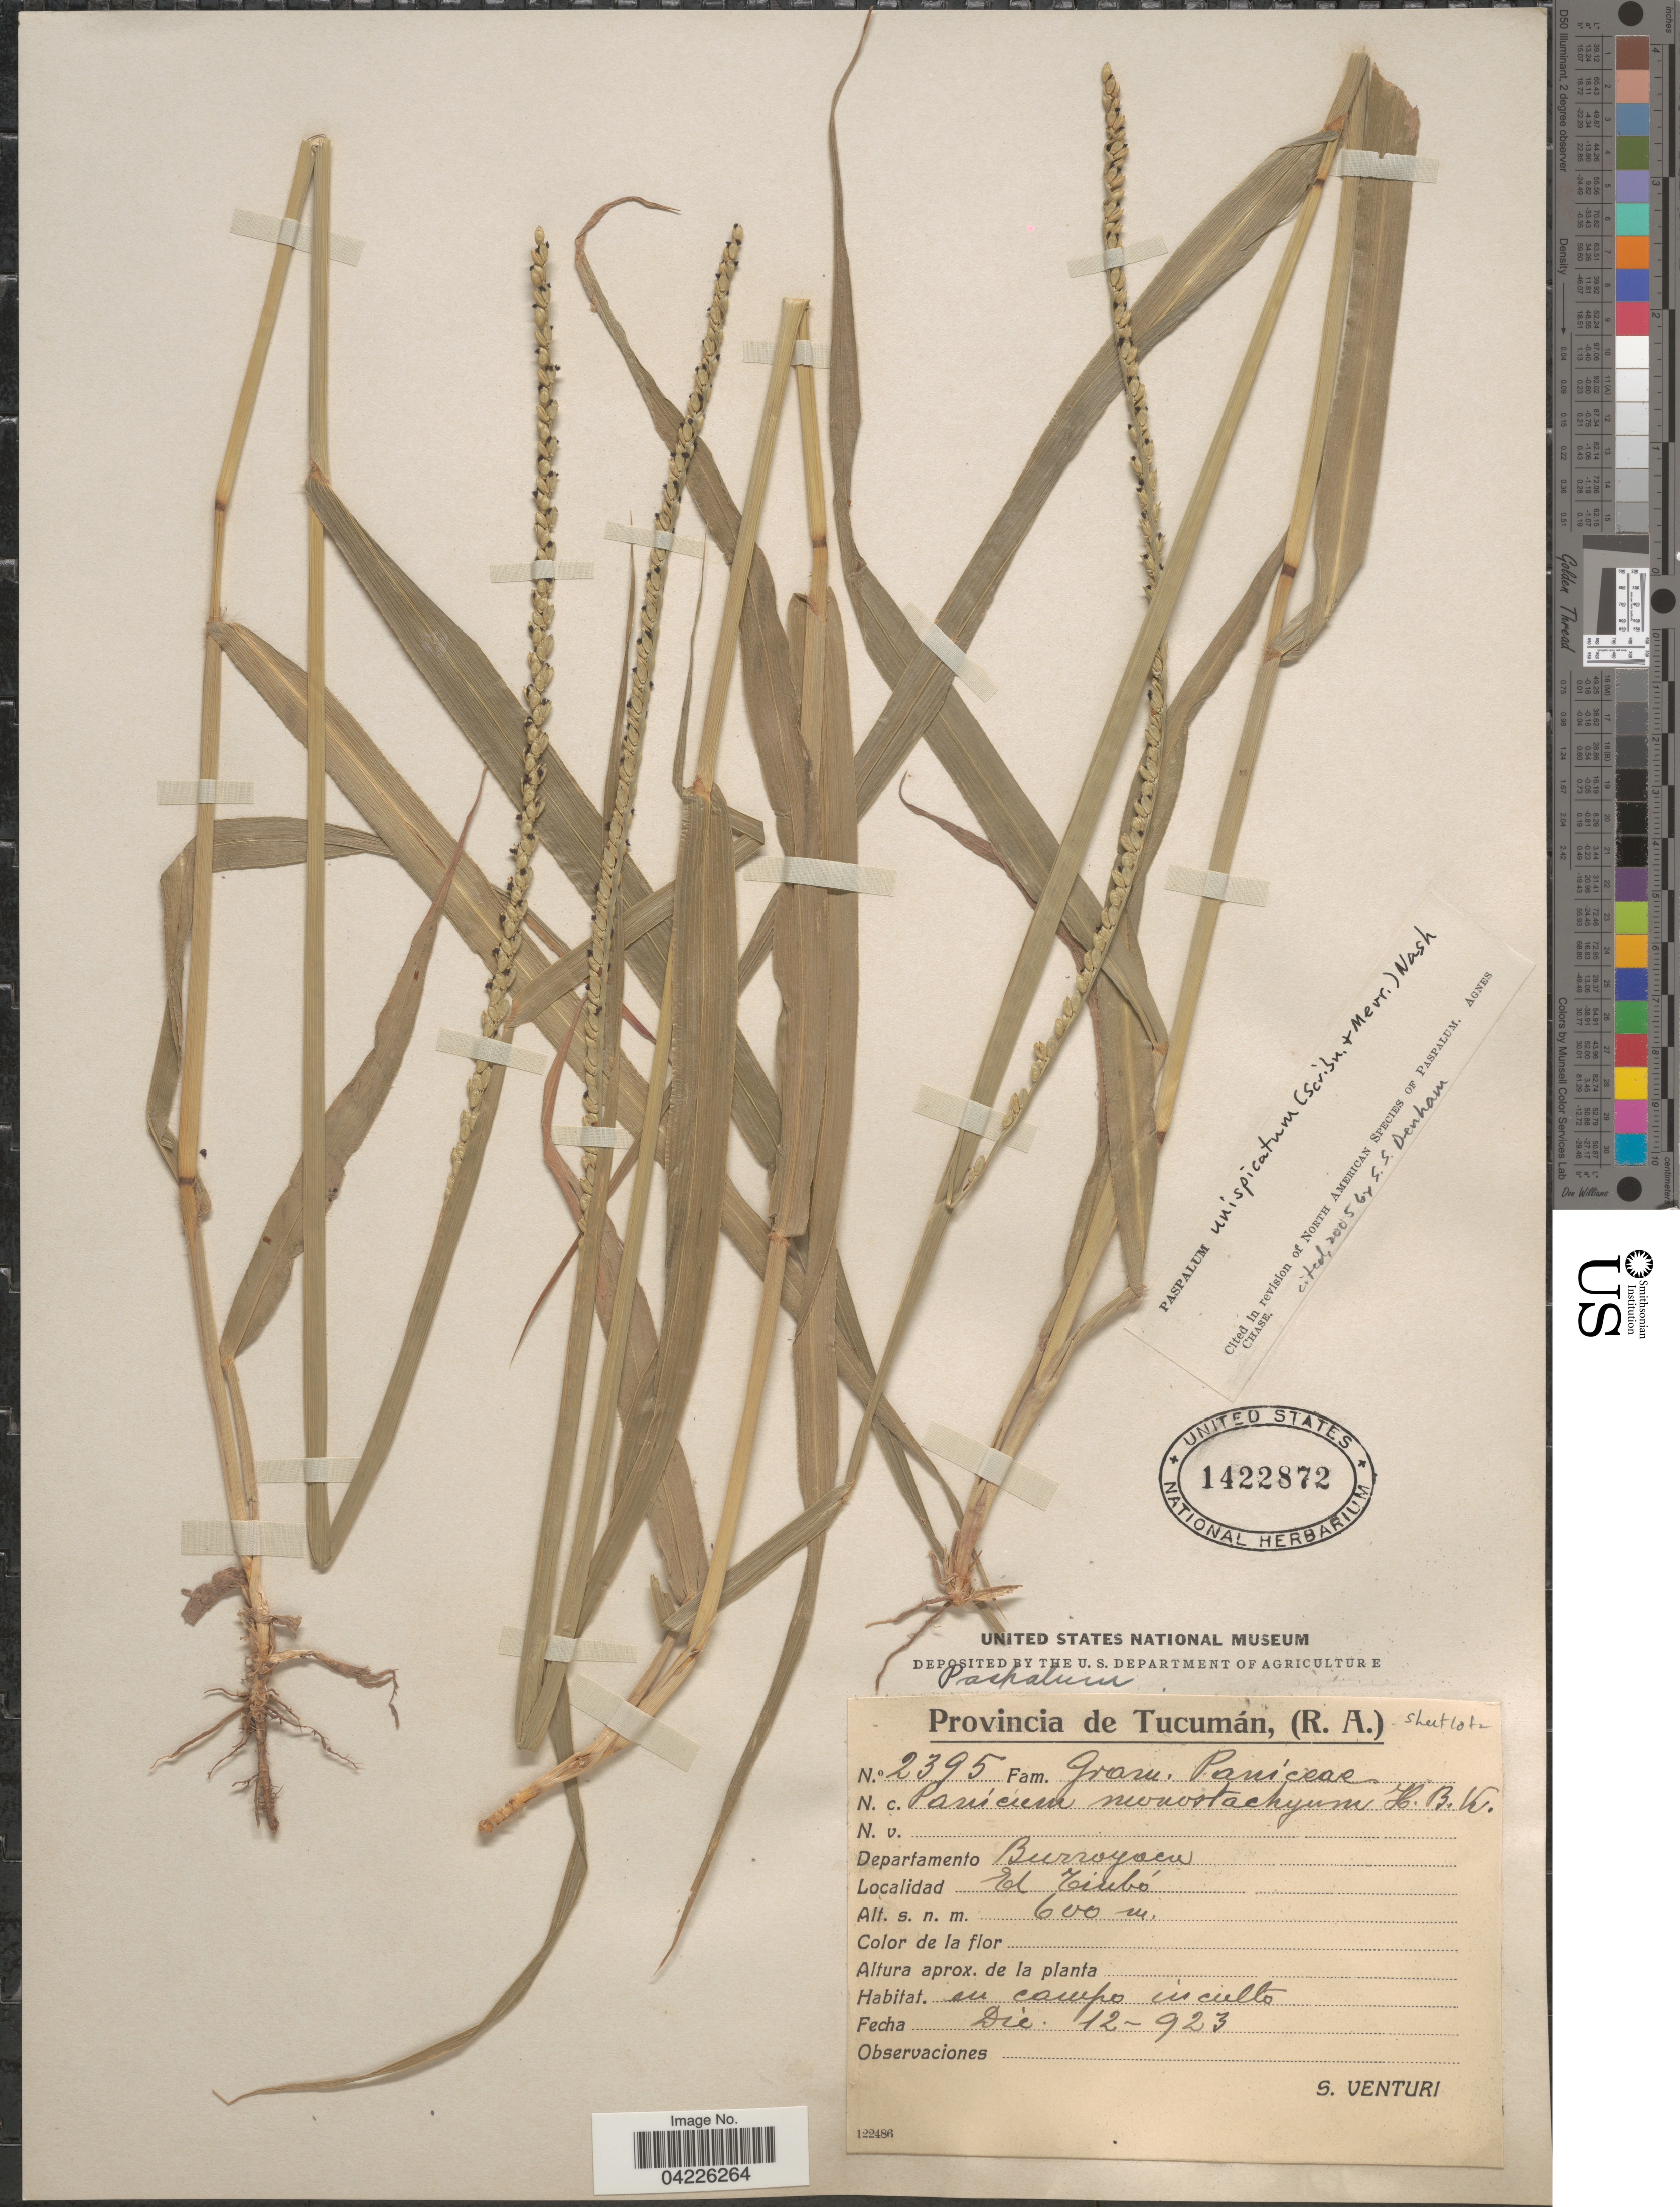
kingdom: Plantae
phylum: Tracheophyta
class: Liliopsida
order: Poales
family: Poaceae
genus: Paspalum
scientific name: Paspalum unispicatum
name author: (Scribn. & Merr.) Nash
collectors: S. Venturi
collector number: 2395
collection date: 1923-12-12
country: Argentina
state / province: Tucuman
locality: Departamento Burruyacú. El Timbó.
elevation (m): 600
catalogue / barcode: US 1422872